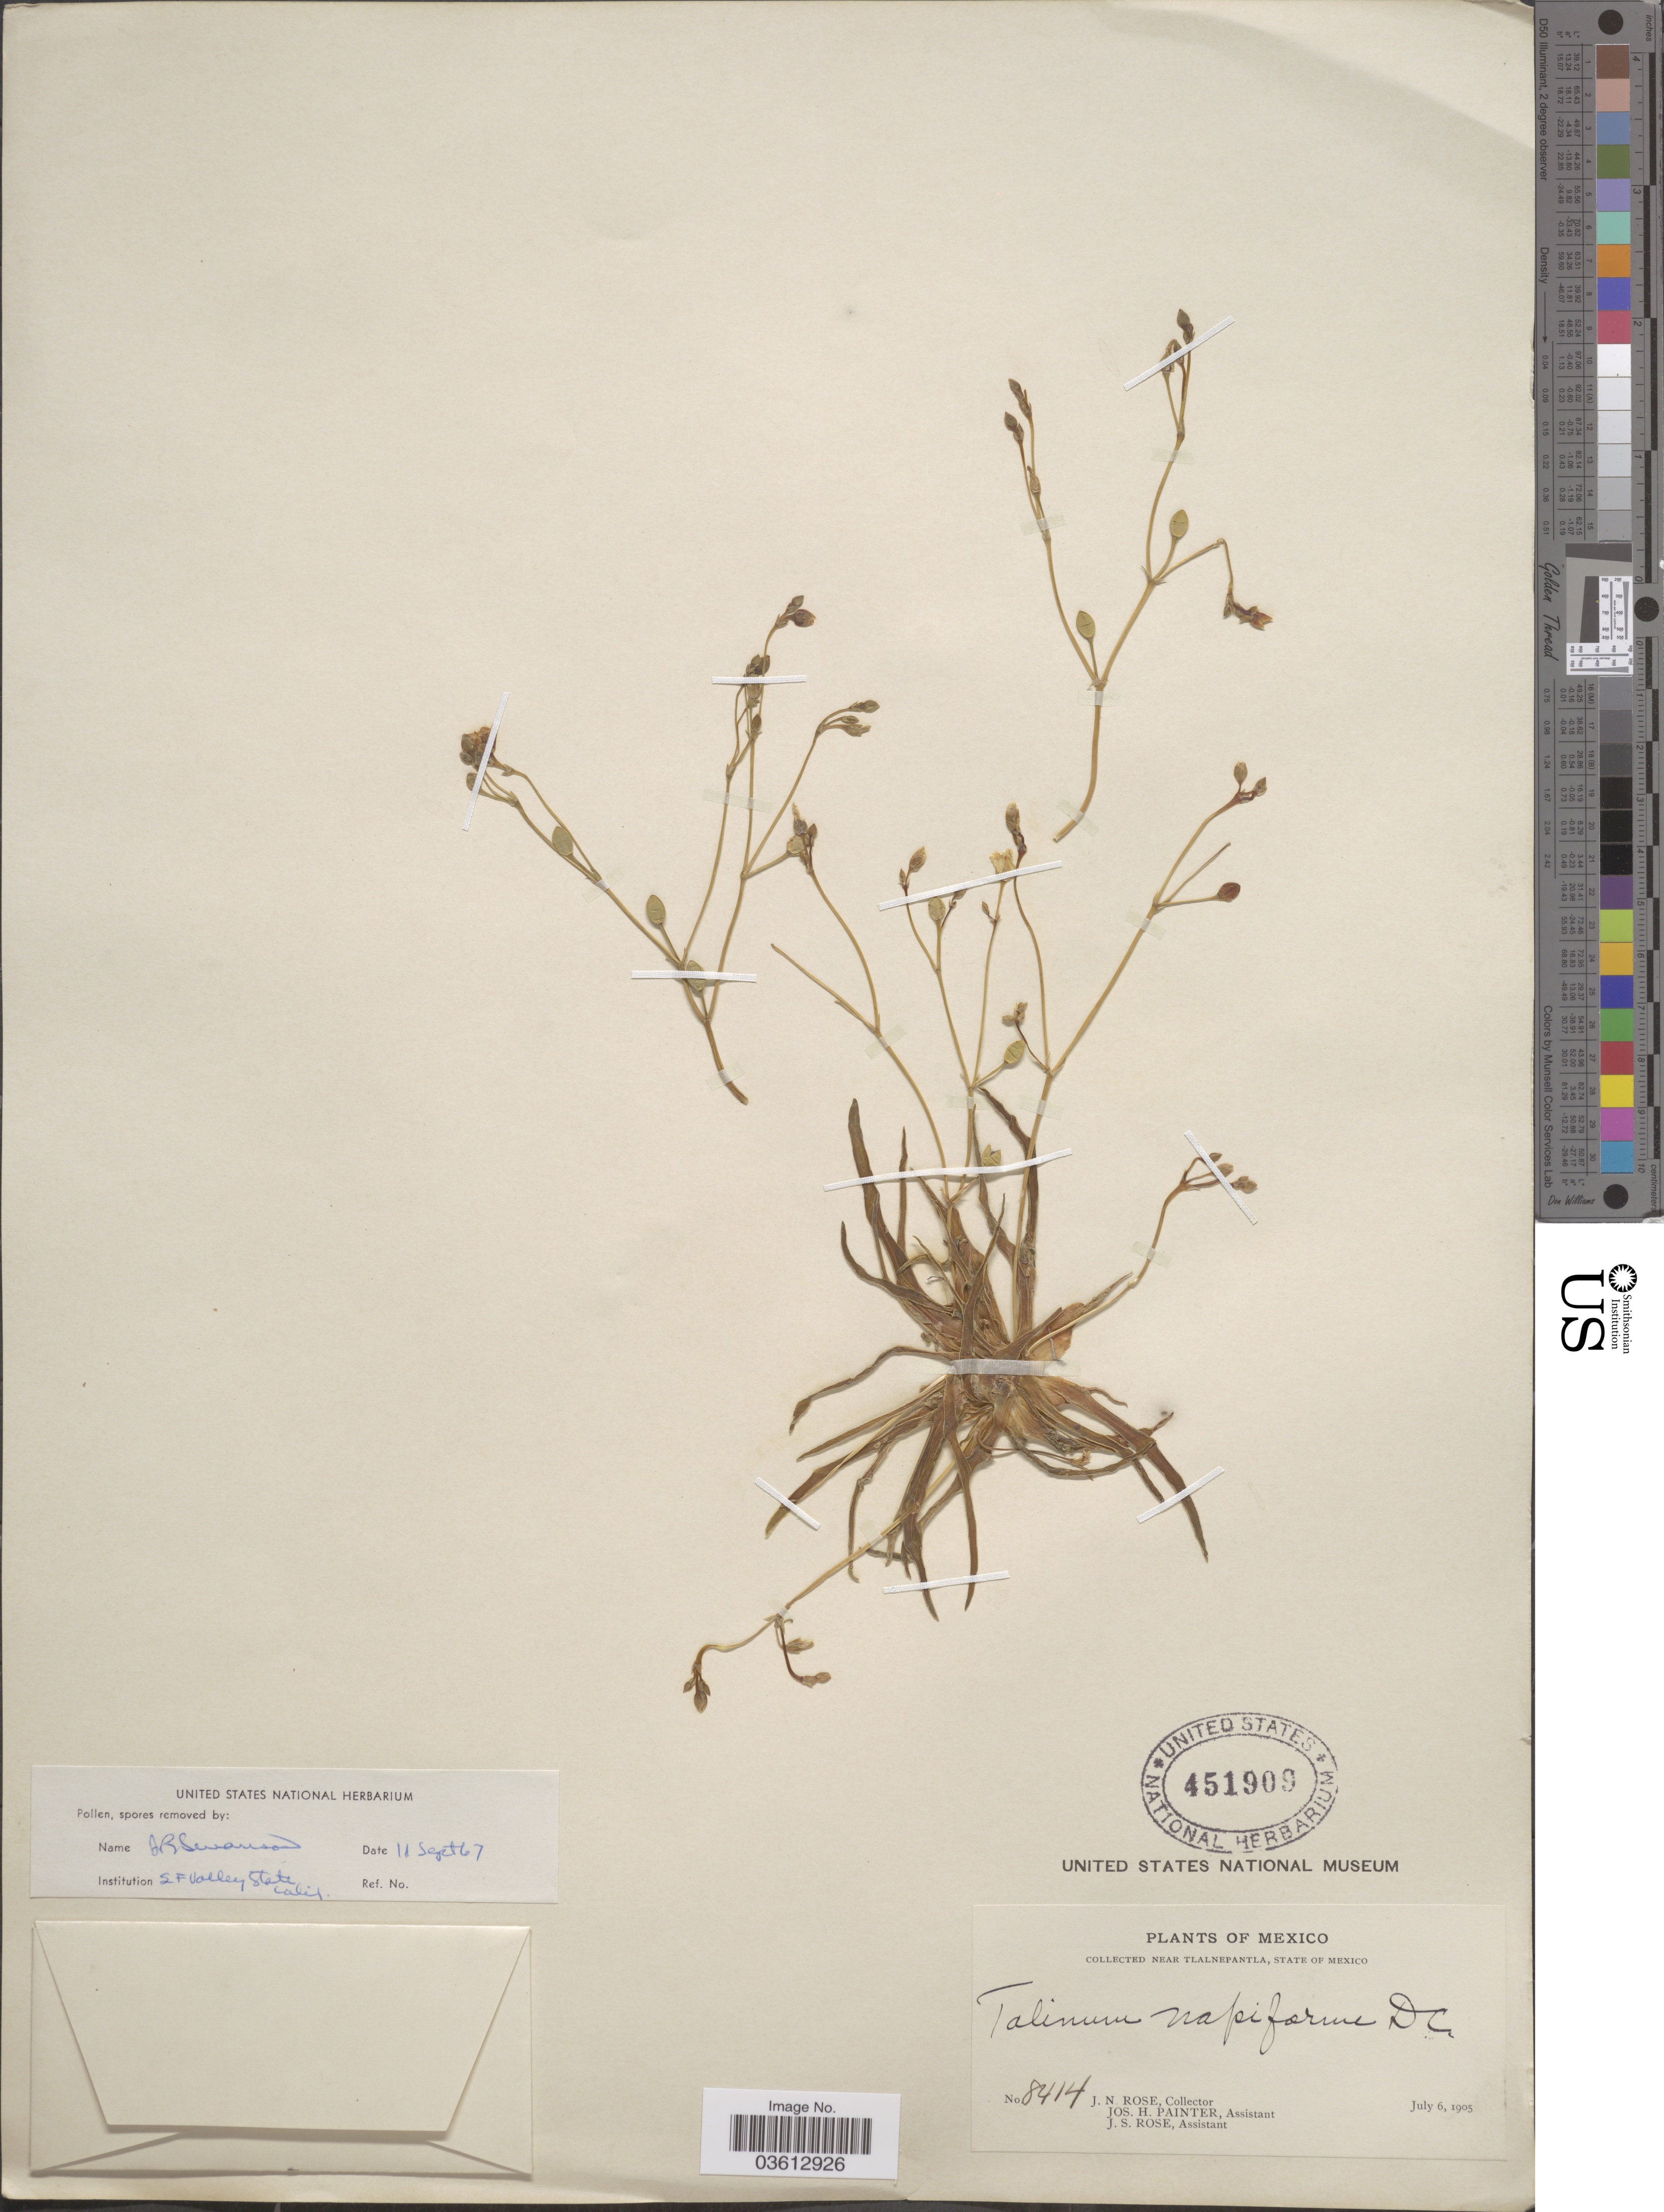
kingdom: Plantae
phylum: Tracheophyta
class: Magnoliopsida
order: Caryophyllales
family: Talinaceae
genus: Talinum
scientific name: Talinum napiforme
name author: DC.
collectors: J. N. Rose, J. H. Painter & J. S. Rose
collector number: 8414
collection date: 1905-07-06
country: Mexico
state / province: México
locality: Near Tlalnepantla.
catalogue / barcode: US 451909